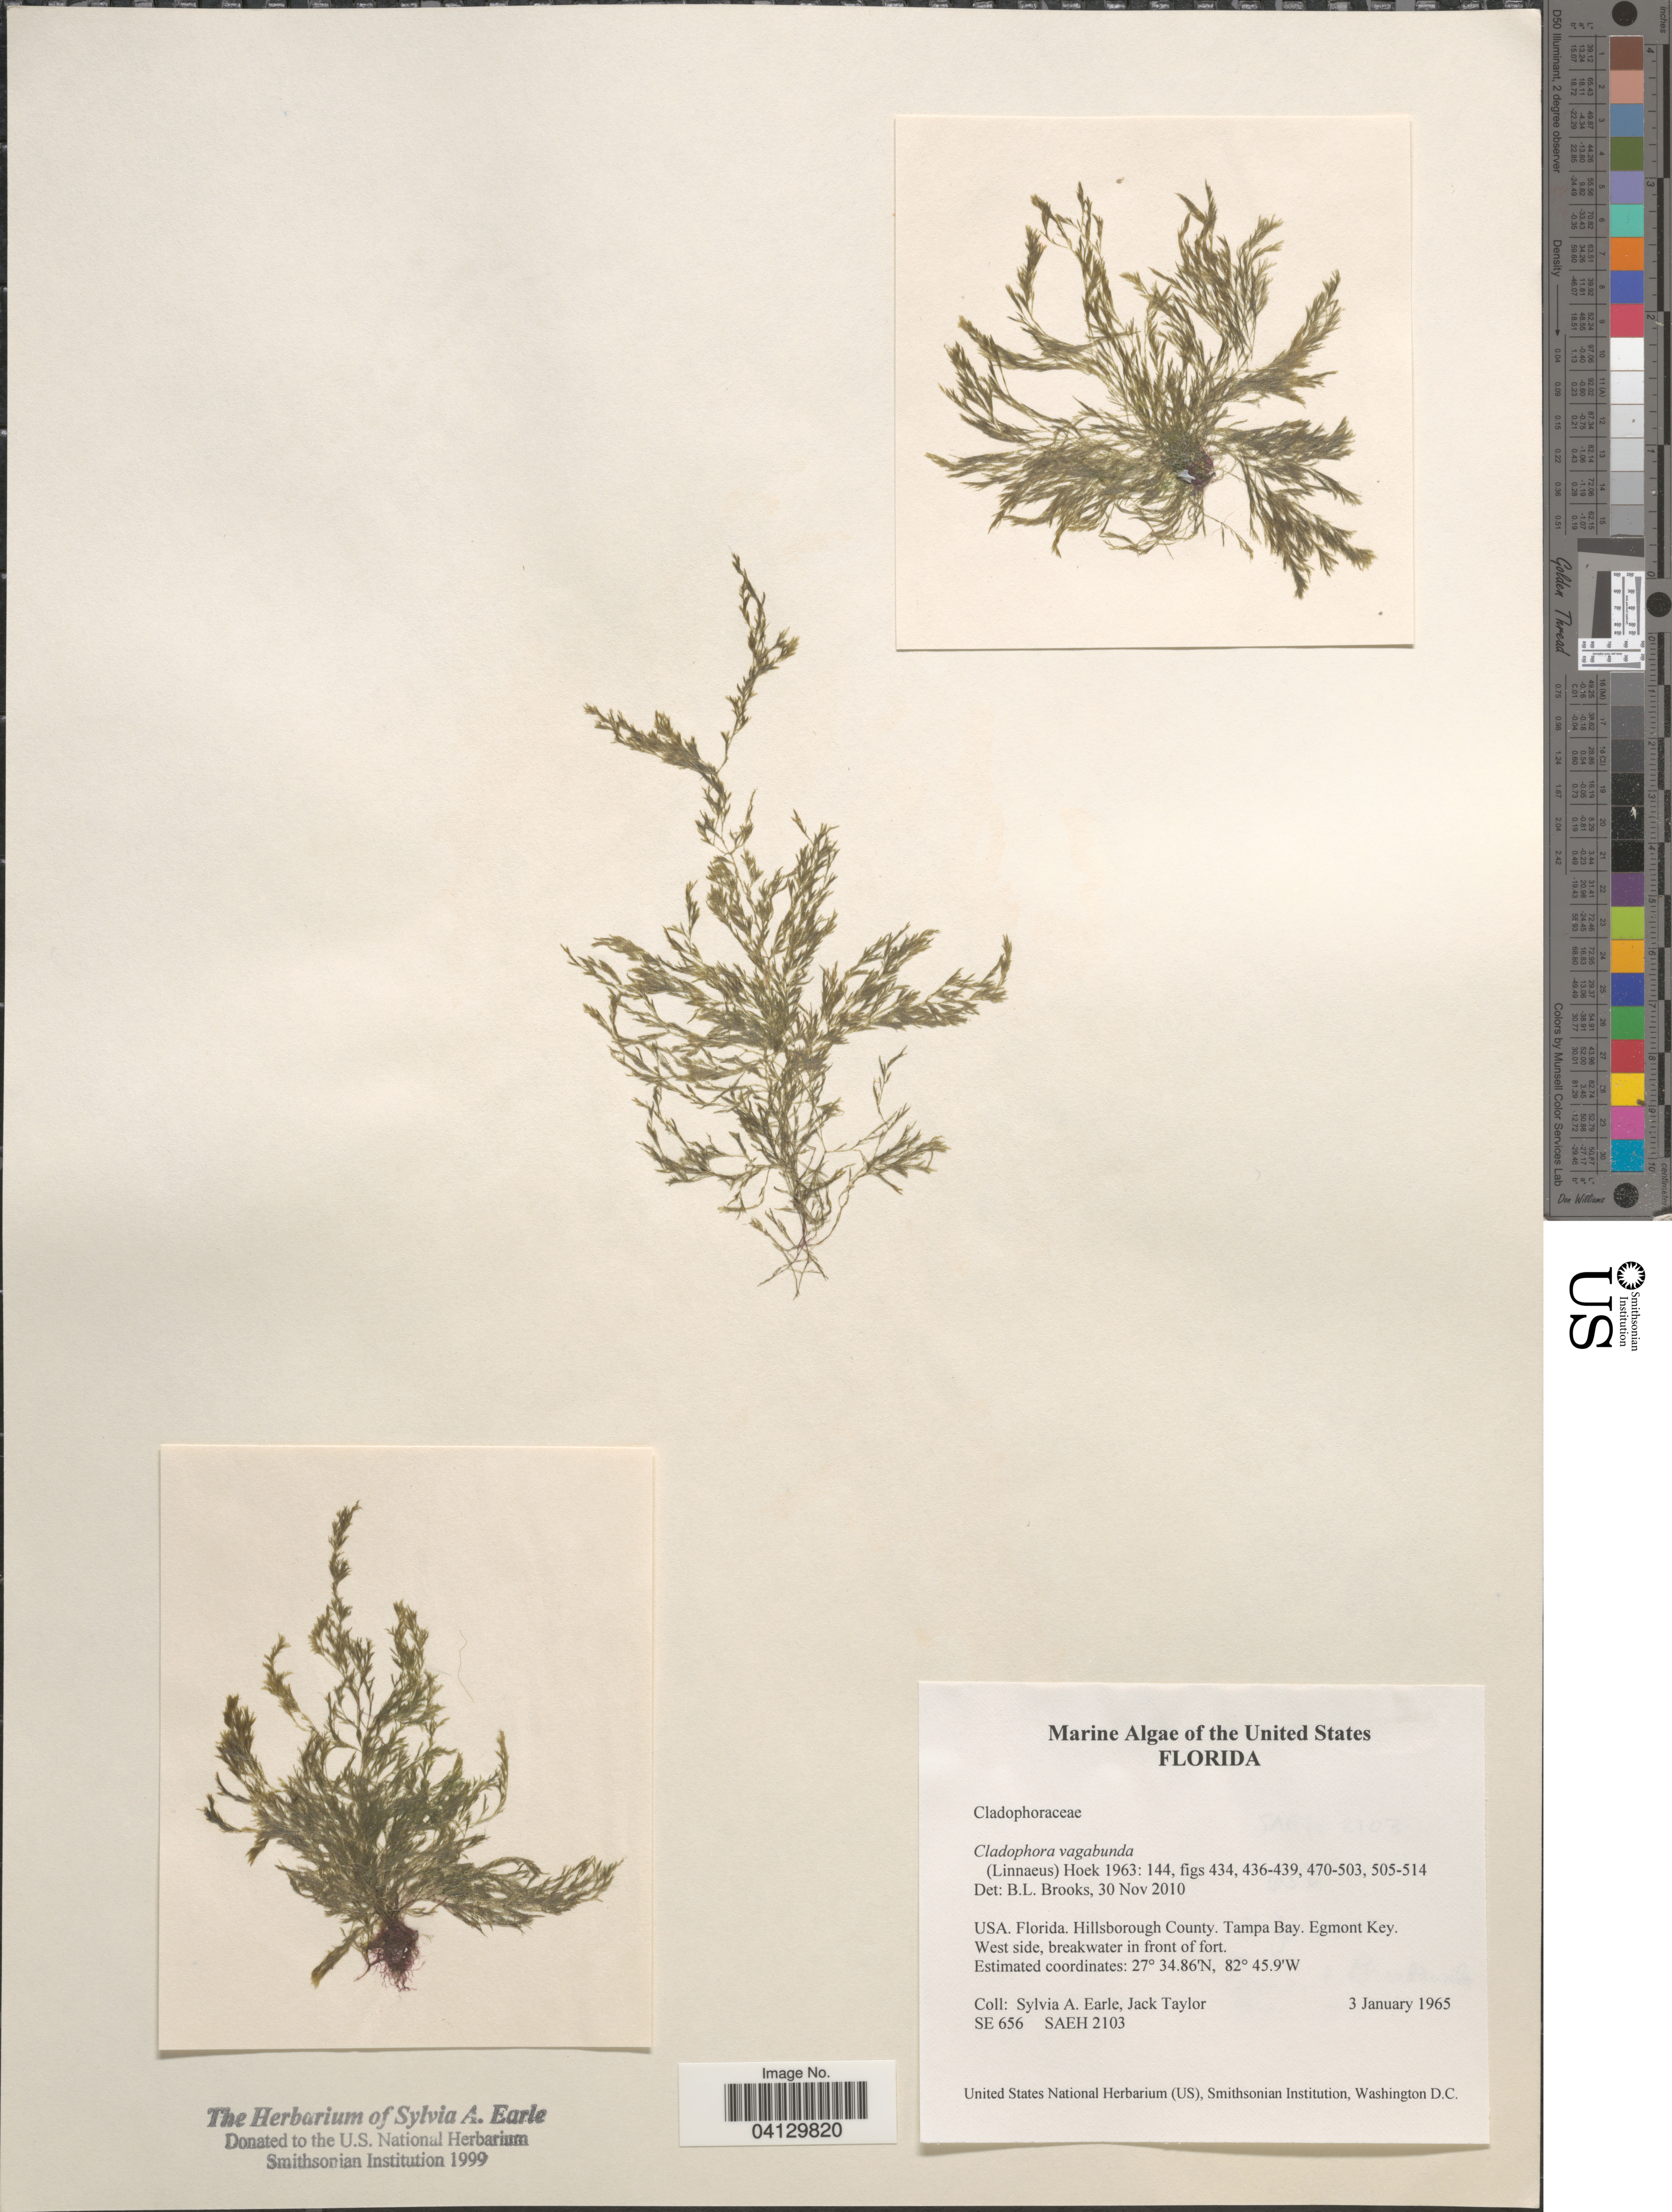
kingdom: Plantae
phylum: Chlorophyta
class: Ulvophyceae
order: Cladophorales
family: Cladophoraceae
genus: Cladophora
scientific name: Cladophora vagabunda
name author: (L.) C. Hoek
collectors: S. A. Earle & J. Taylor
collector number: SE656/SAEH2103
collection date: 1965-01-03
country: United States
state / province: Florida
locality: Hillsboroug County. Tampa Bay. Egmont Key. West side, breakwater in front of fort.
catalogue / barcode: US 329055